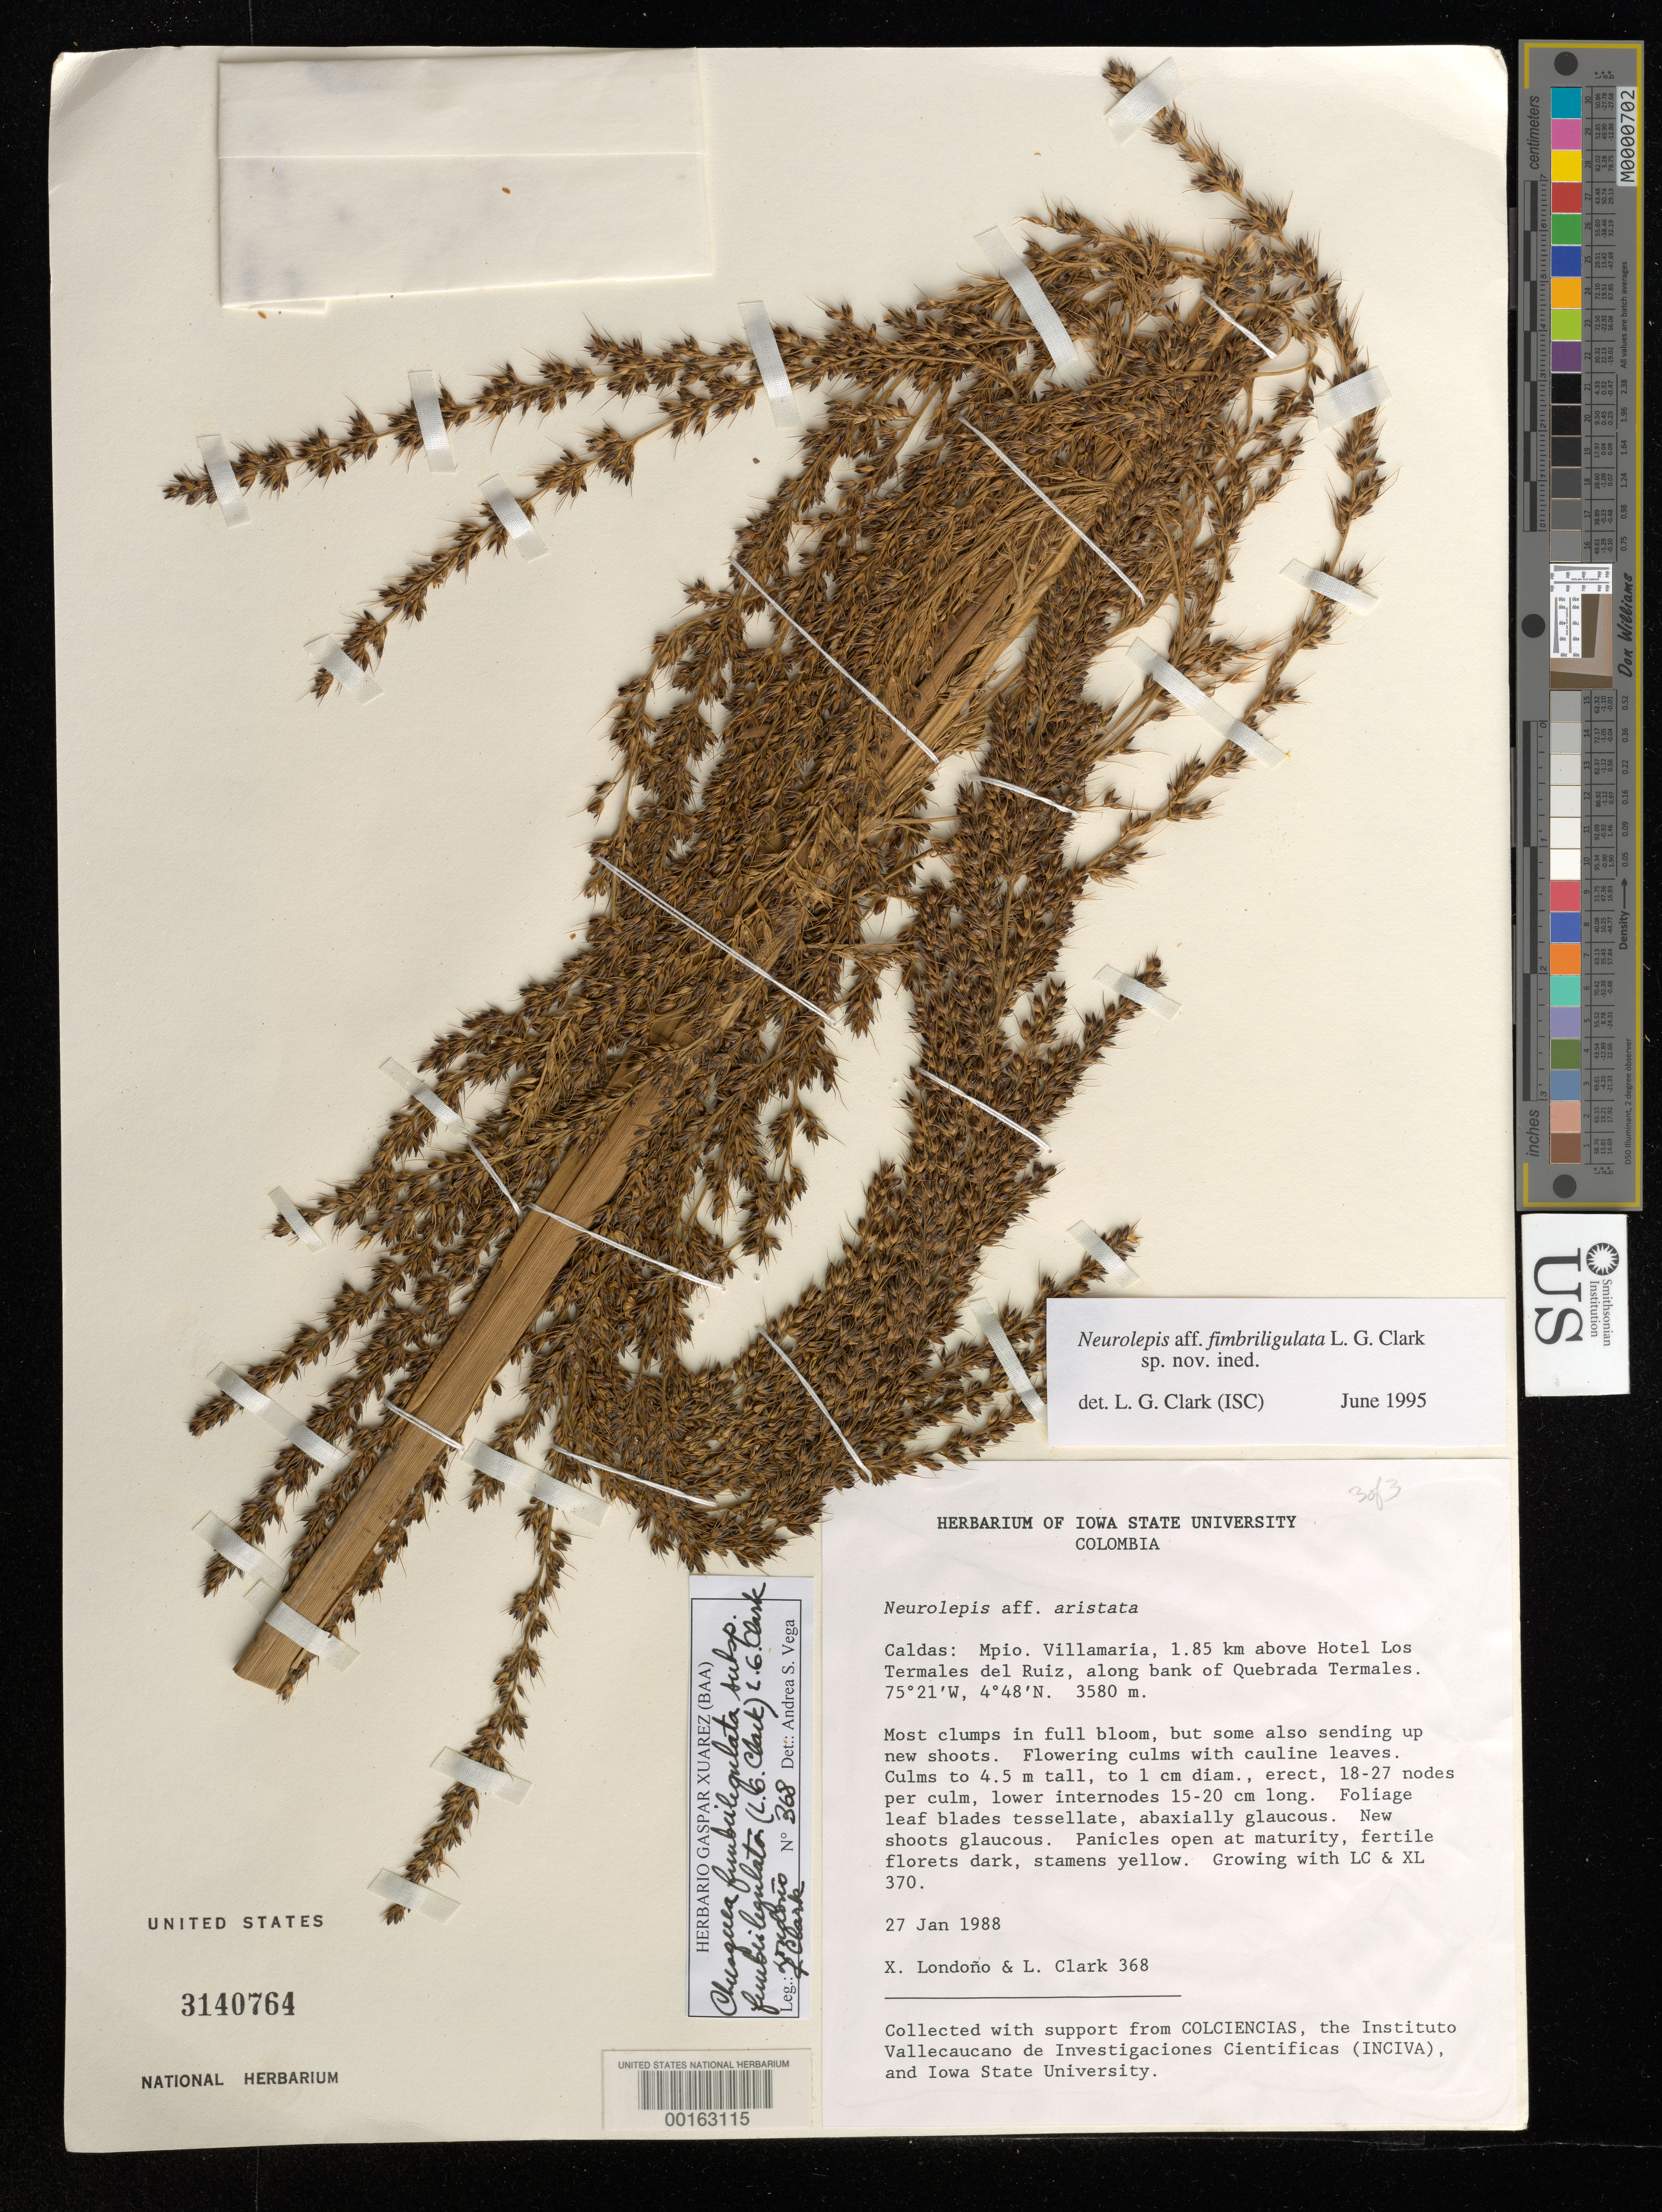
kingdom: Plantae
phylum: Tracheophyta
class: Liliopsida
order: Poales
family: Poaceae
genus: Chusquea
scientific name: Chusquea fimbriligulata subsp. fimbriligulata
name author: (L.G. Clark) L.G. Clark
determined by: Vega, A. S.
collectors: X. Londoño & L. G. Clark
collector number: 368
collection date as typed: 27 Jan 1988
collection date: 1988-01-27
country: Colombia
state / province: Caldas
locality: VillaMaria, 1.85 km above Hotel los Termales del Ruiz, along bank of Quebrada Termales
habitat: Along bank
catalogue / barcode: US 3140764